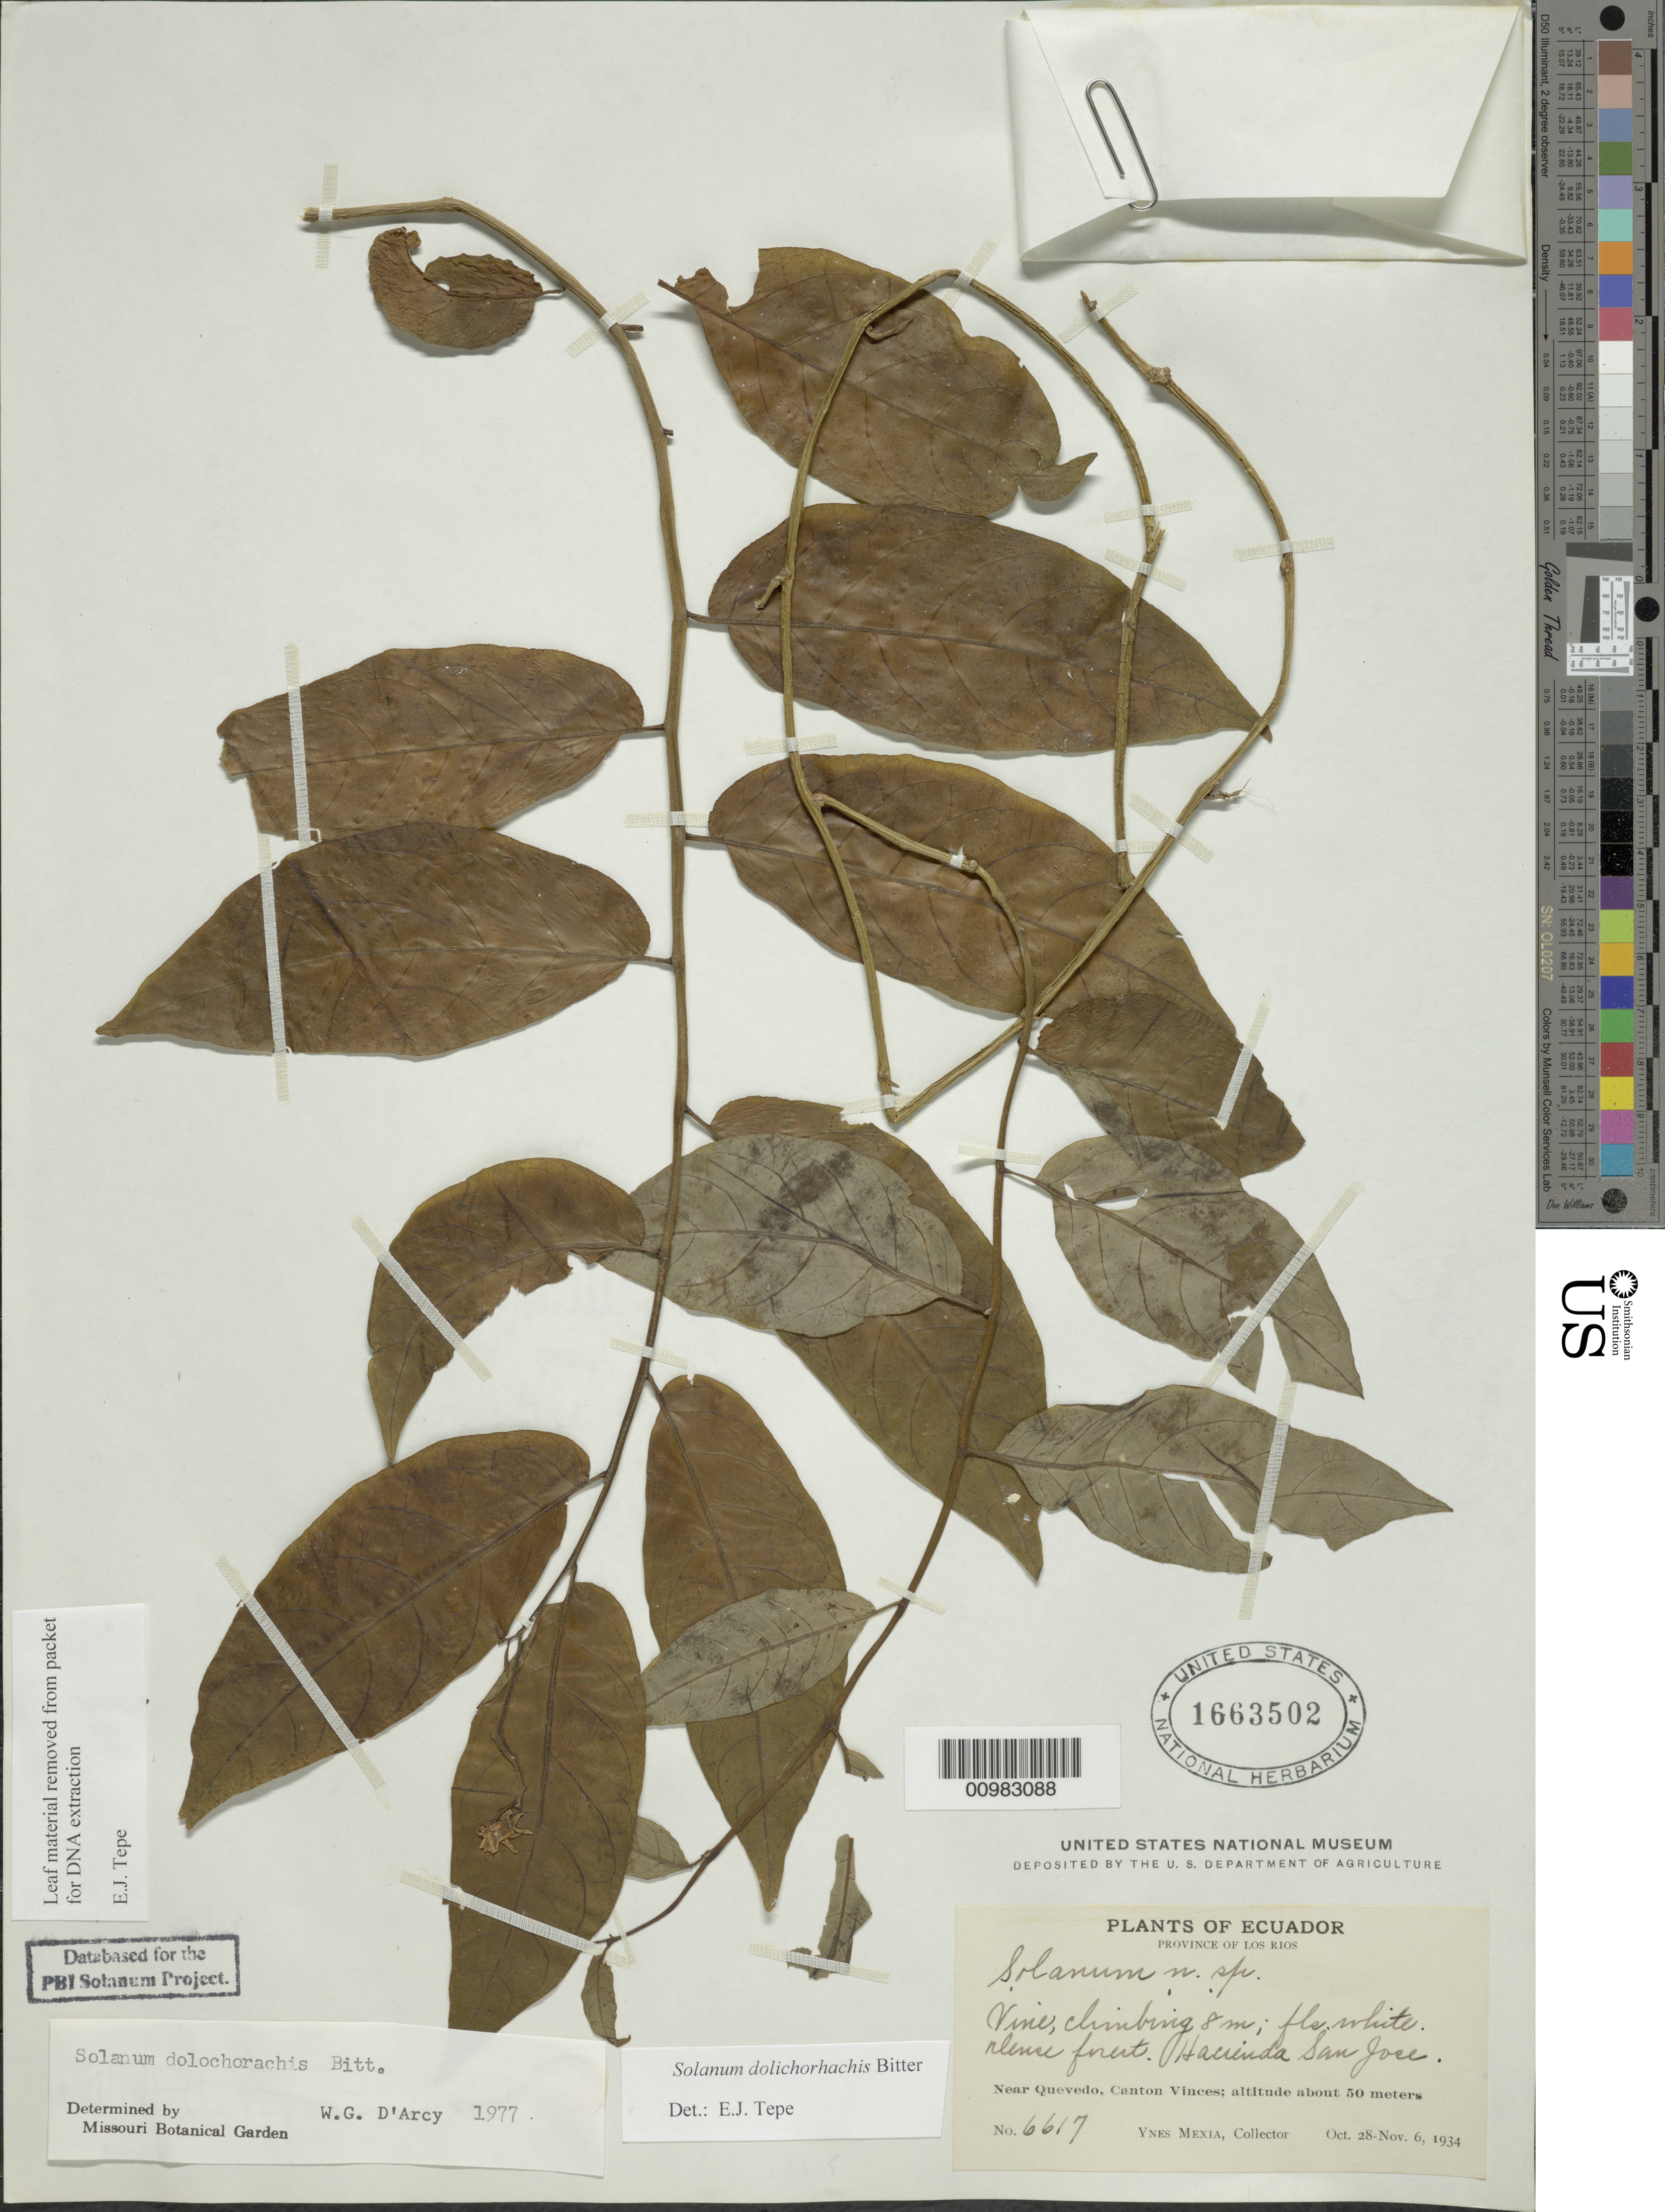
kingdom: Plantae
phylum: Tracheophyta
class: Magnoliopsida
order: Solanales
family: Solanaceae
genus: Solanum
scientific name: Solanum dolichorhachis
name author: Bitter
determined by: Tepe, E. J., (UT)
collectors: Y. Mexia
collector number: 6617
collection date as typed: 28 Oct 1934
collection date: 1934-10-28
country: Ecuador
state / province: Los Rios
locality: Near Quevedo, Conton Vinces, Hacienda San José.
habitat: Dense forest.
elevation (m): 50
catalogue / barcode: US 1663502